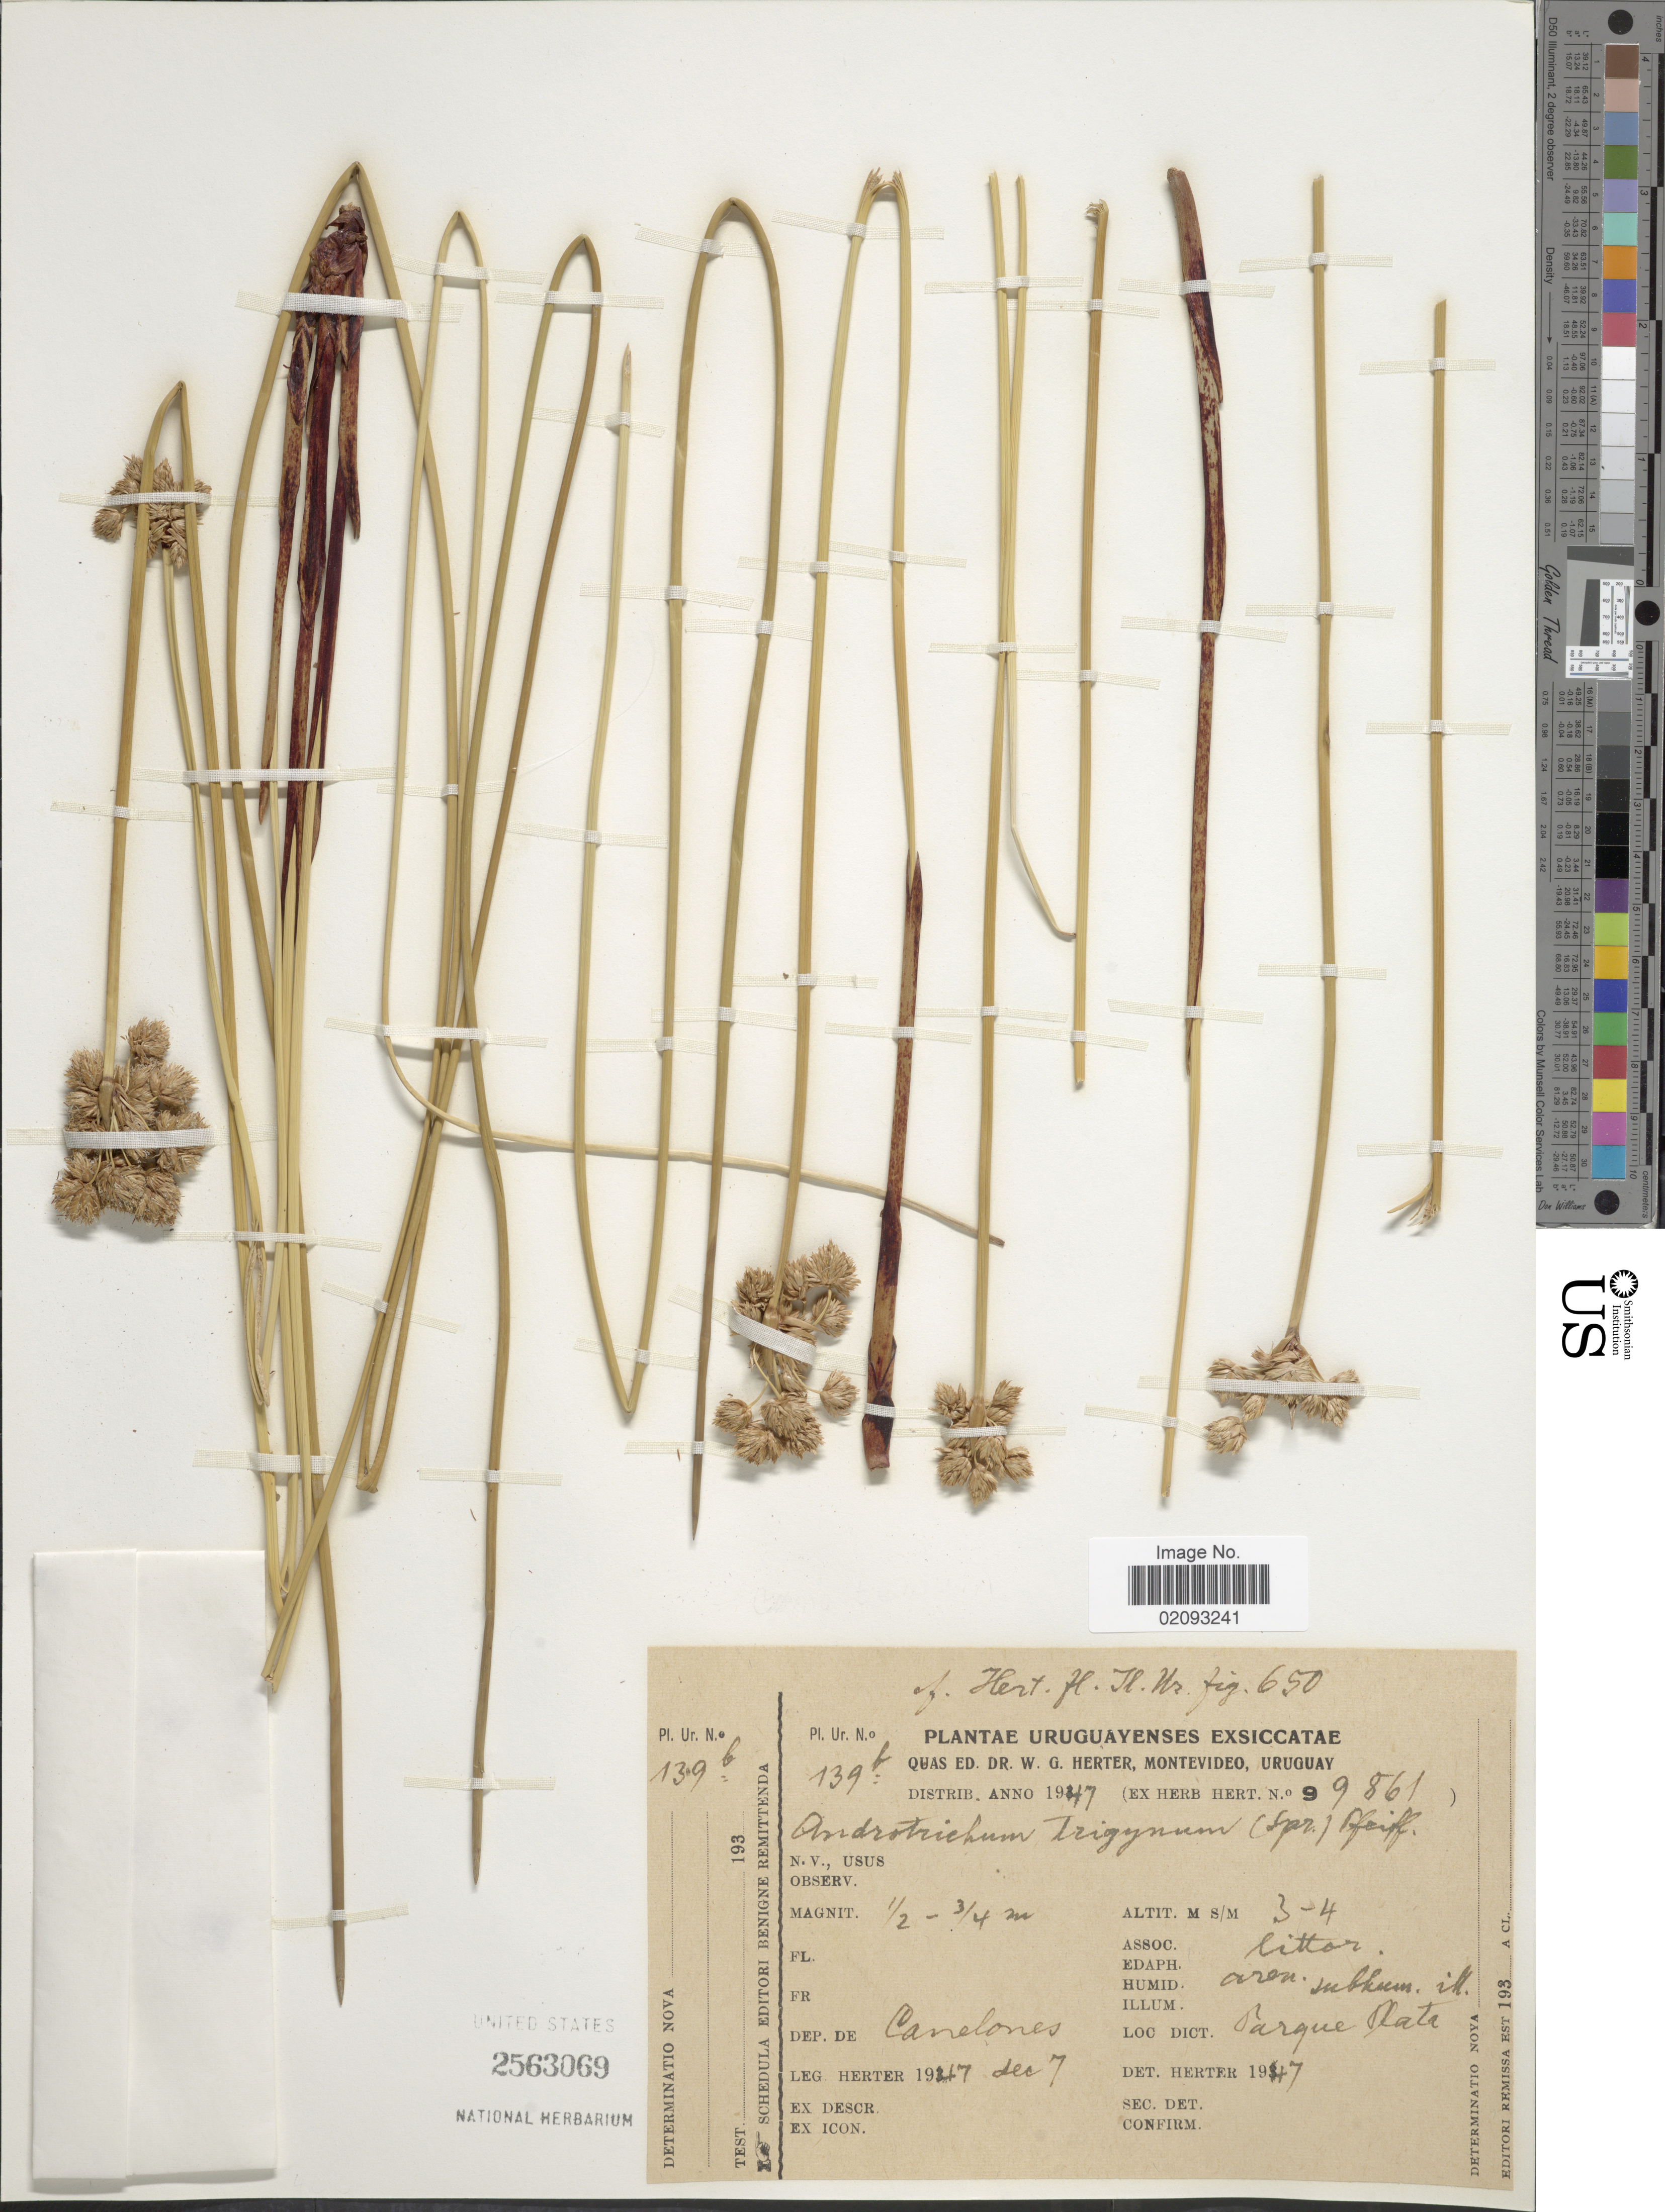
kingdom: Plantae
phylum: Tracheophyta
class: Liliopsida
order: Poales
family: Cyperaceae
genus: Cyperus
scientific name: Cyperus trigynus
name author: Spreng.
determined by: Strong, Mark T., (BOT), Smithsonian Institution - National Museum of Natural History (UNITED STATES)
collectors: W. G. Herter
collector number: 139b/9861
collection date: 1947-12-07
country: Uruguay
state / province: Canelones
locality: Parque Plata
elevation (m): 3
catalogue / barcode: US 2563069